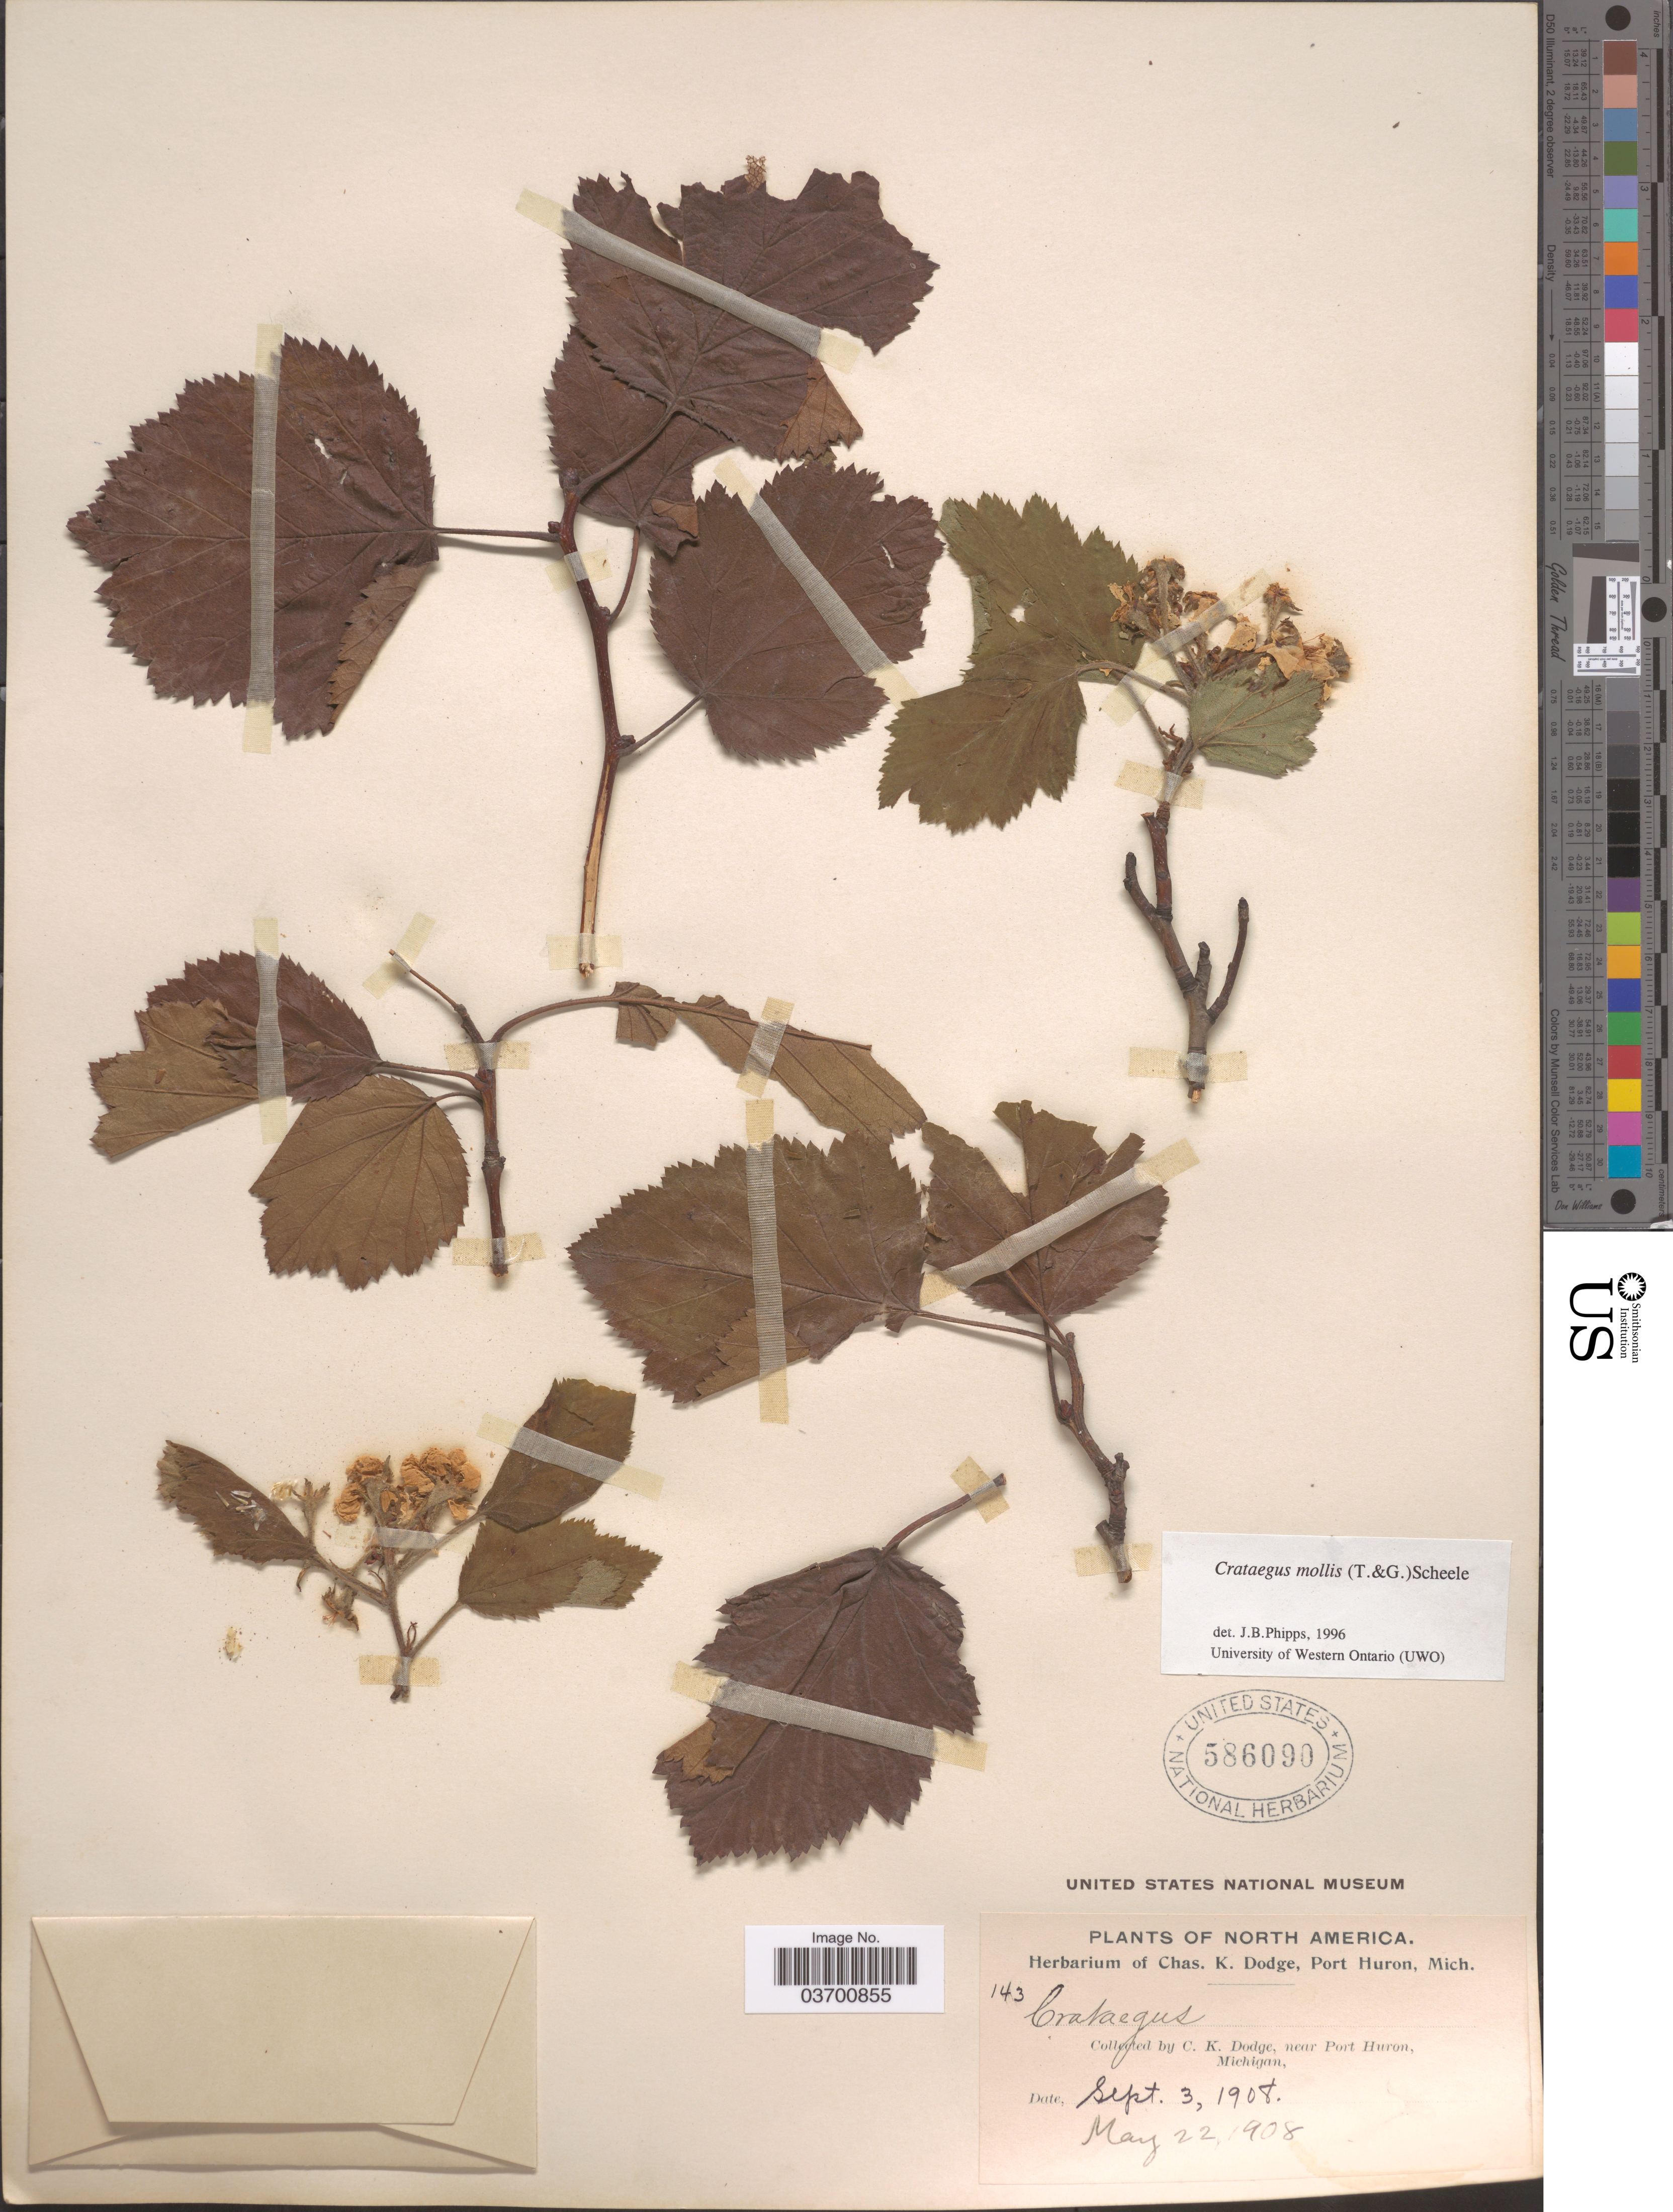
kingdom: Plantae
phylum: Tracheophyta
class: Magnoliopsida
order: Rosales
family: Rosaceae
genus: Crataegus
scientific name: Crataegus mollis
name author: (Torr. & A. Gray) Scheele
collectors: C. K. Dodge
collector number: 143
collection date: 1908-05-22/1908-09-03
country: United States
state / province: Michigan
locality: Near Port Huron.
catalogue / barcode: US 586090